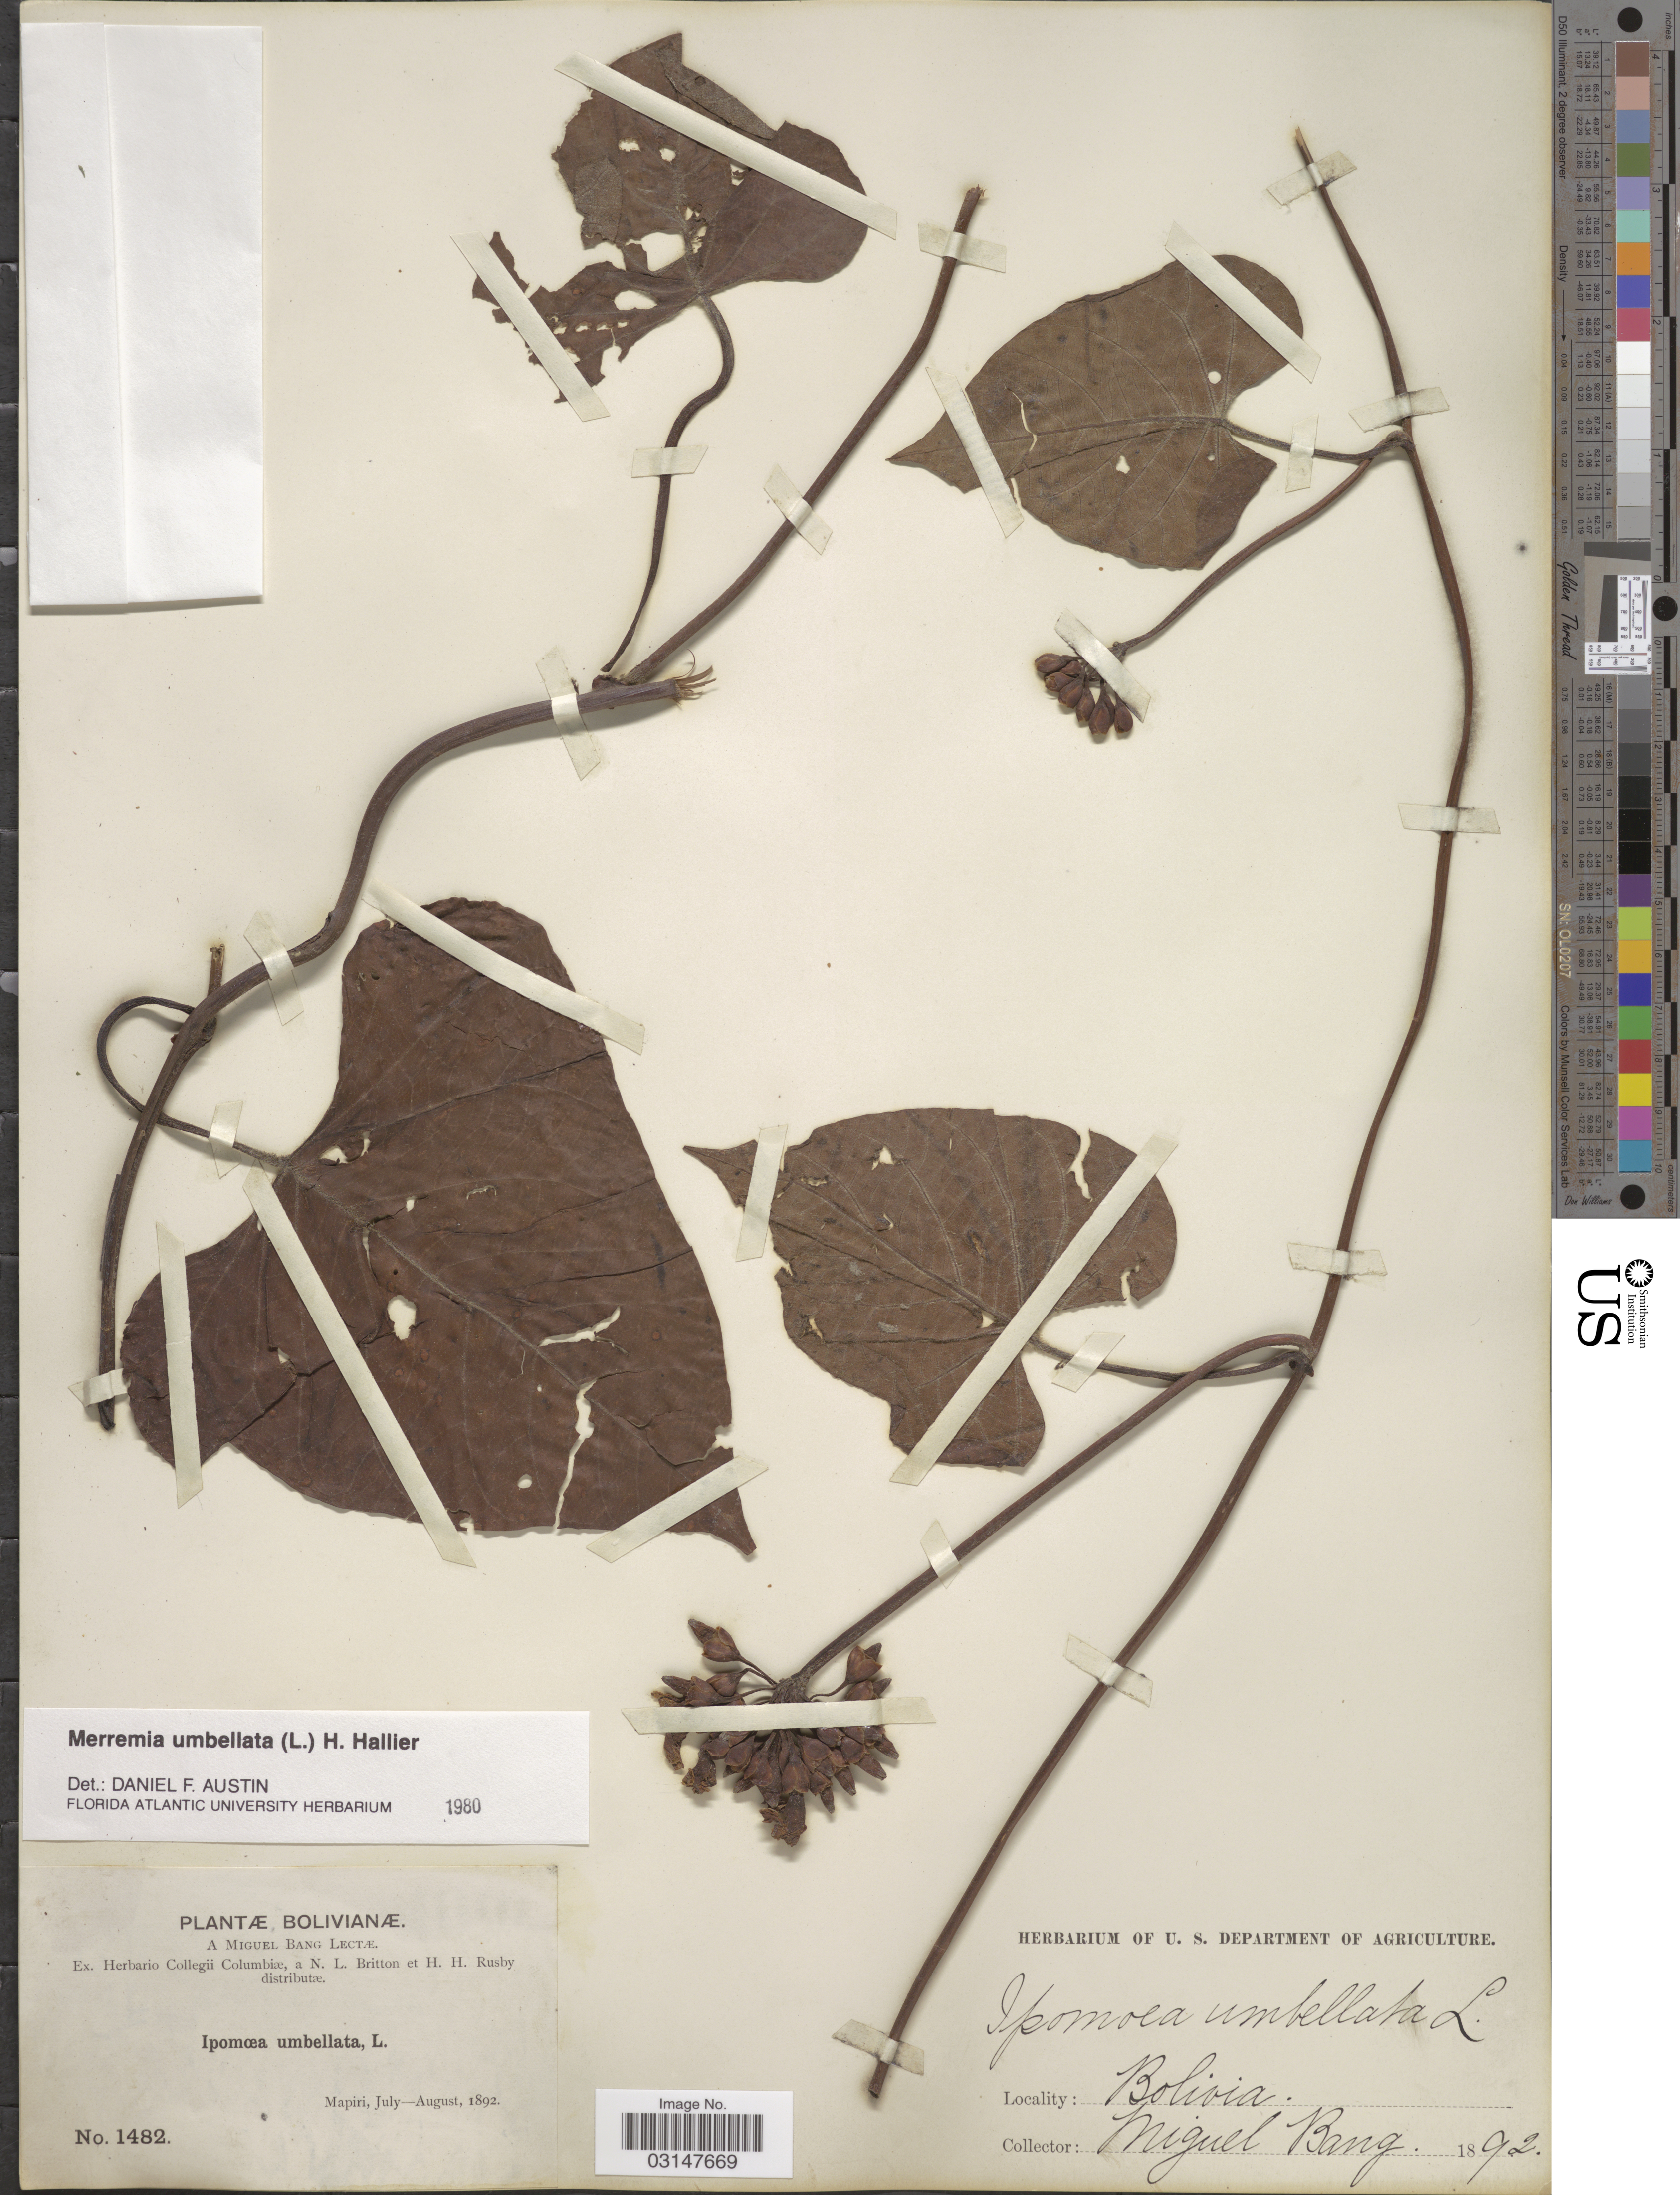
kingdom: Plantae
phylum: Tracheophyta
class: Magnoliopsida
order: Solanales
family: Convolvulaceae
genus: Camonea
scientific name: Camonea umbellata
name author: (L.) A. R. Simões & Staples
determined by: Strong, Mark T., (BOT), Smithsonian Institution - National Museum of Natural History (UNITED STATES)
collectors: M. Bang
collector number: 1482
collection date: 1892-07/1892-08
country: Bolivia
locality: Mapiri.